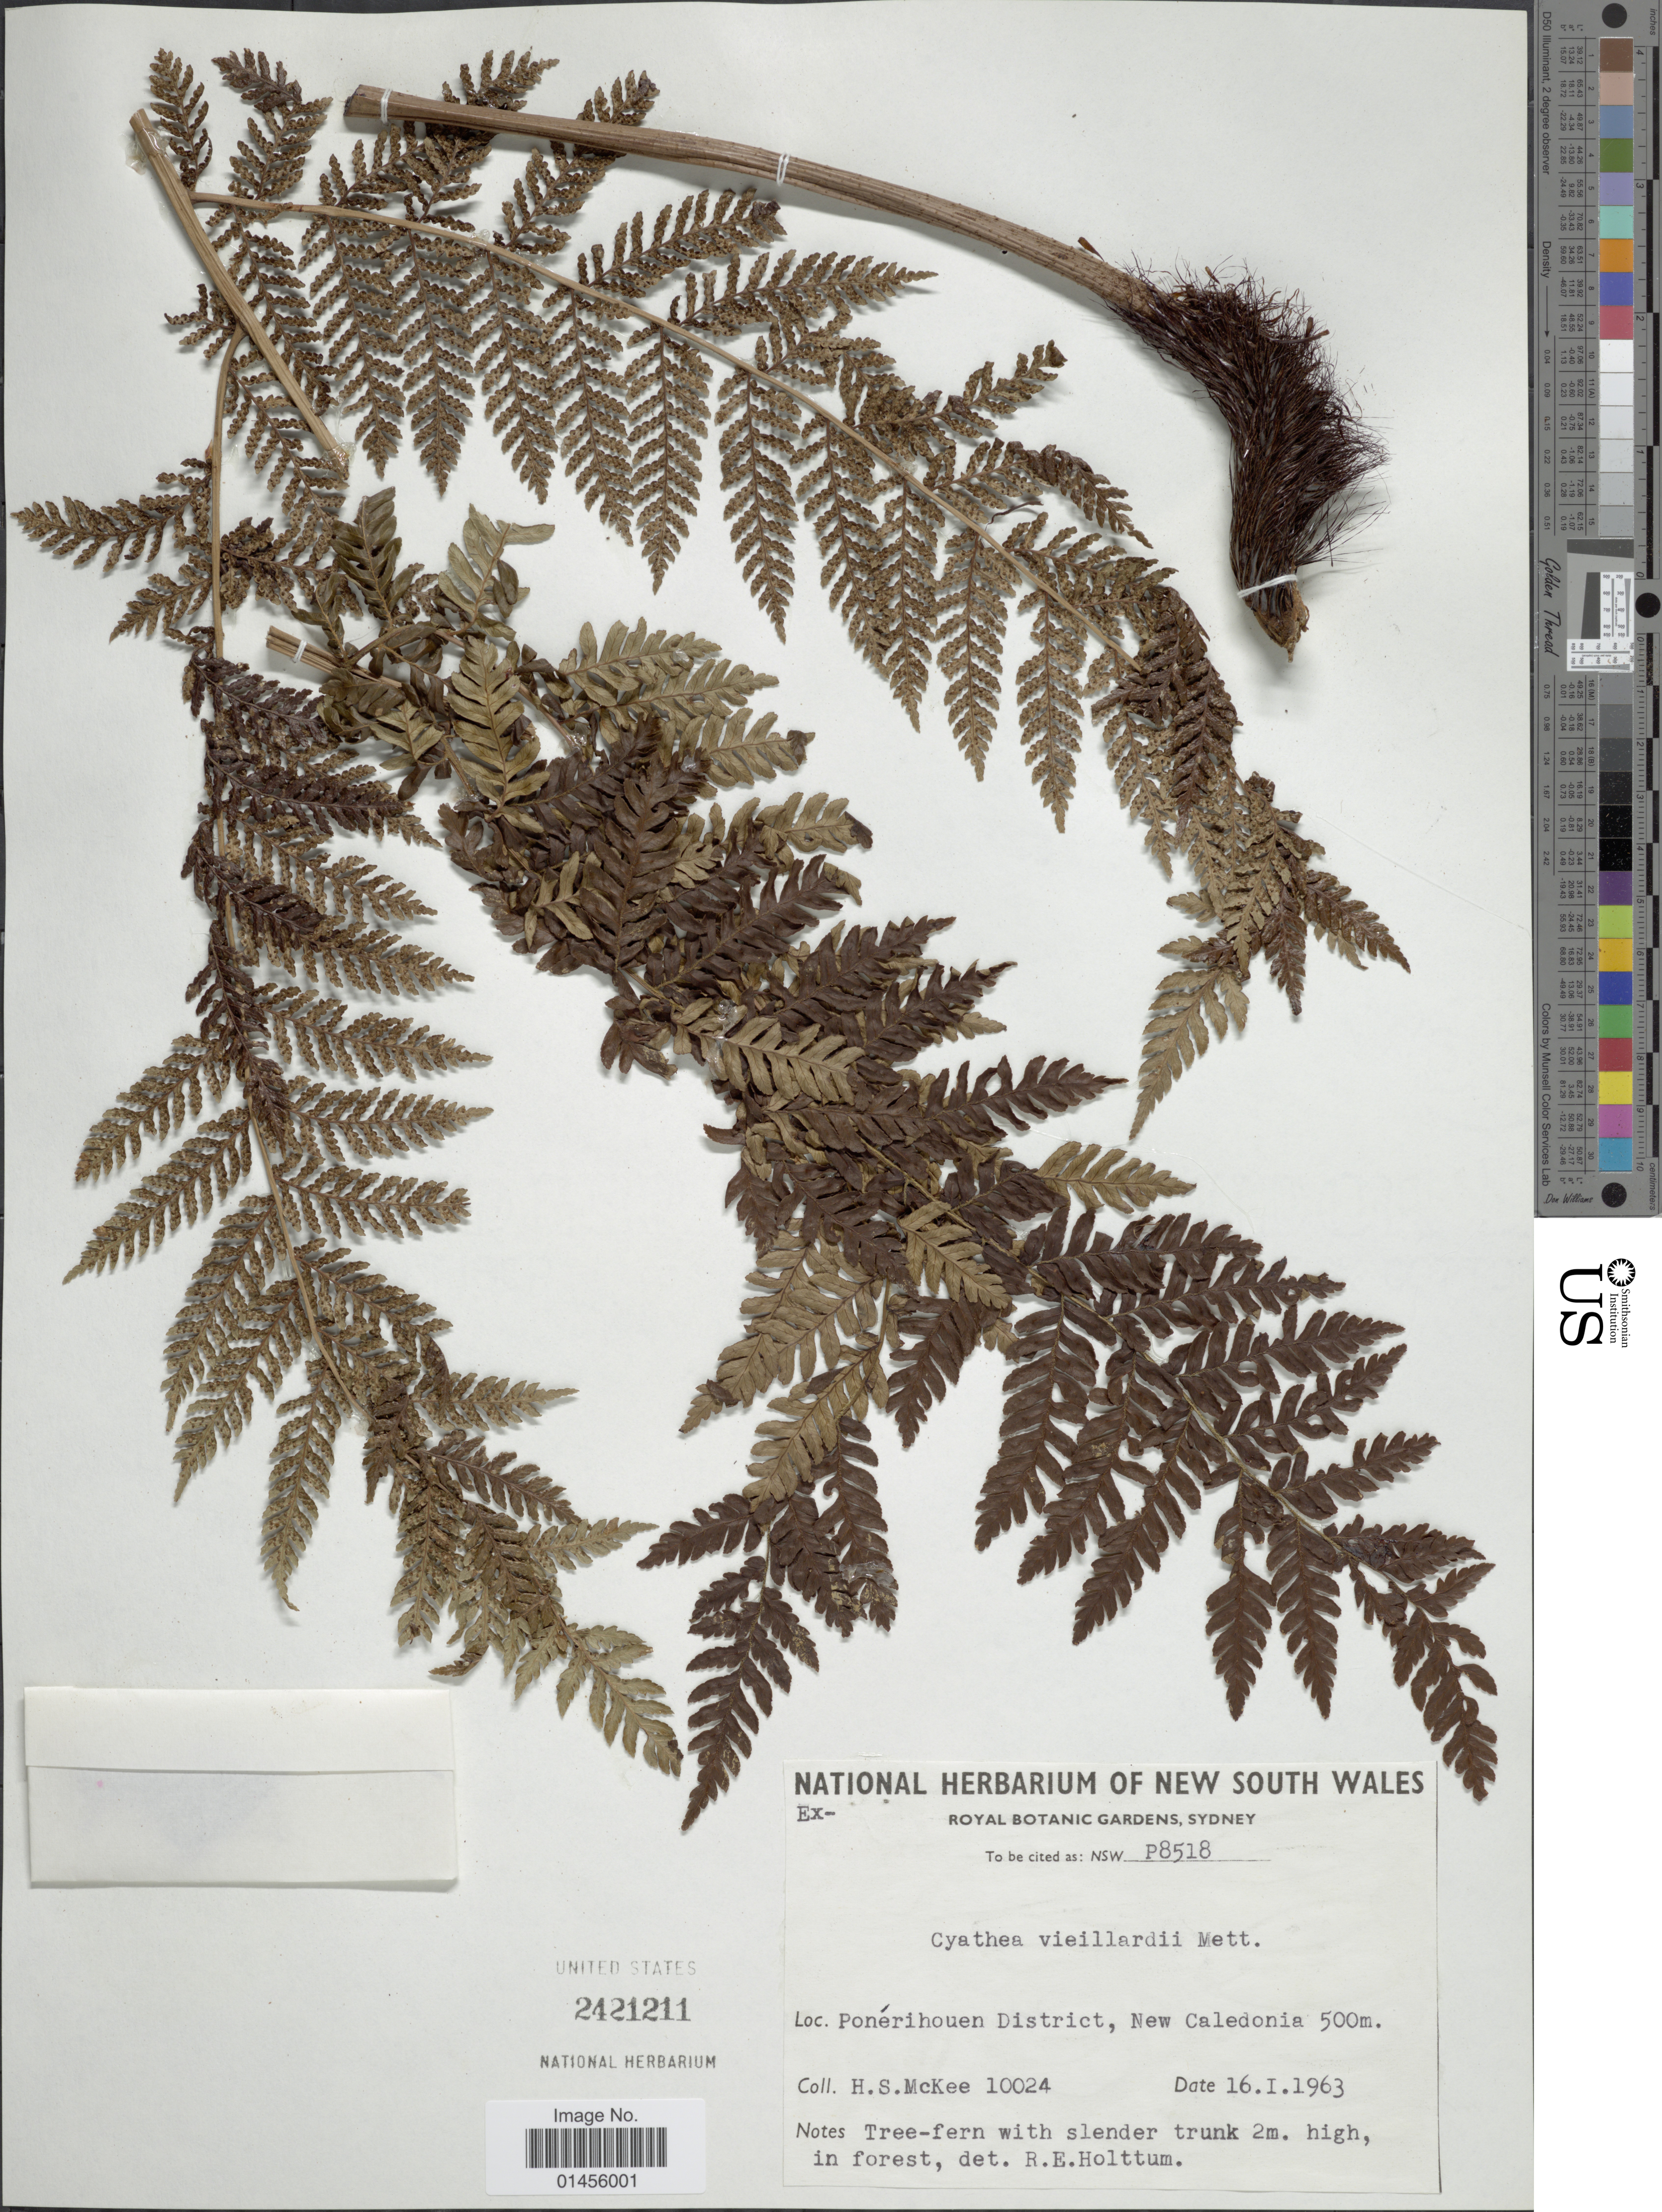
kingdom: Plantae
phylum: Tracheophyta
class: Polypodiopsida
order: Cyatheales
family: Cyatheaceae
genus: Alsophila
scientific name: Alsophila vieilliardii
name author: (Mett.) R.M. Tryon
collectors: H. S. McKee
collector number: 10024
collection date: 1963-01-16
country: New Caledonia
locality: Ponerihouen District, New Caledonia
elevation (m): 500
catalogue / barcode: US 2421211